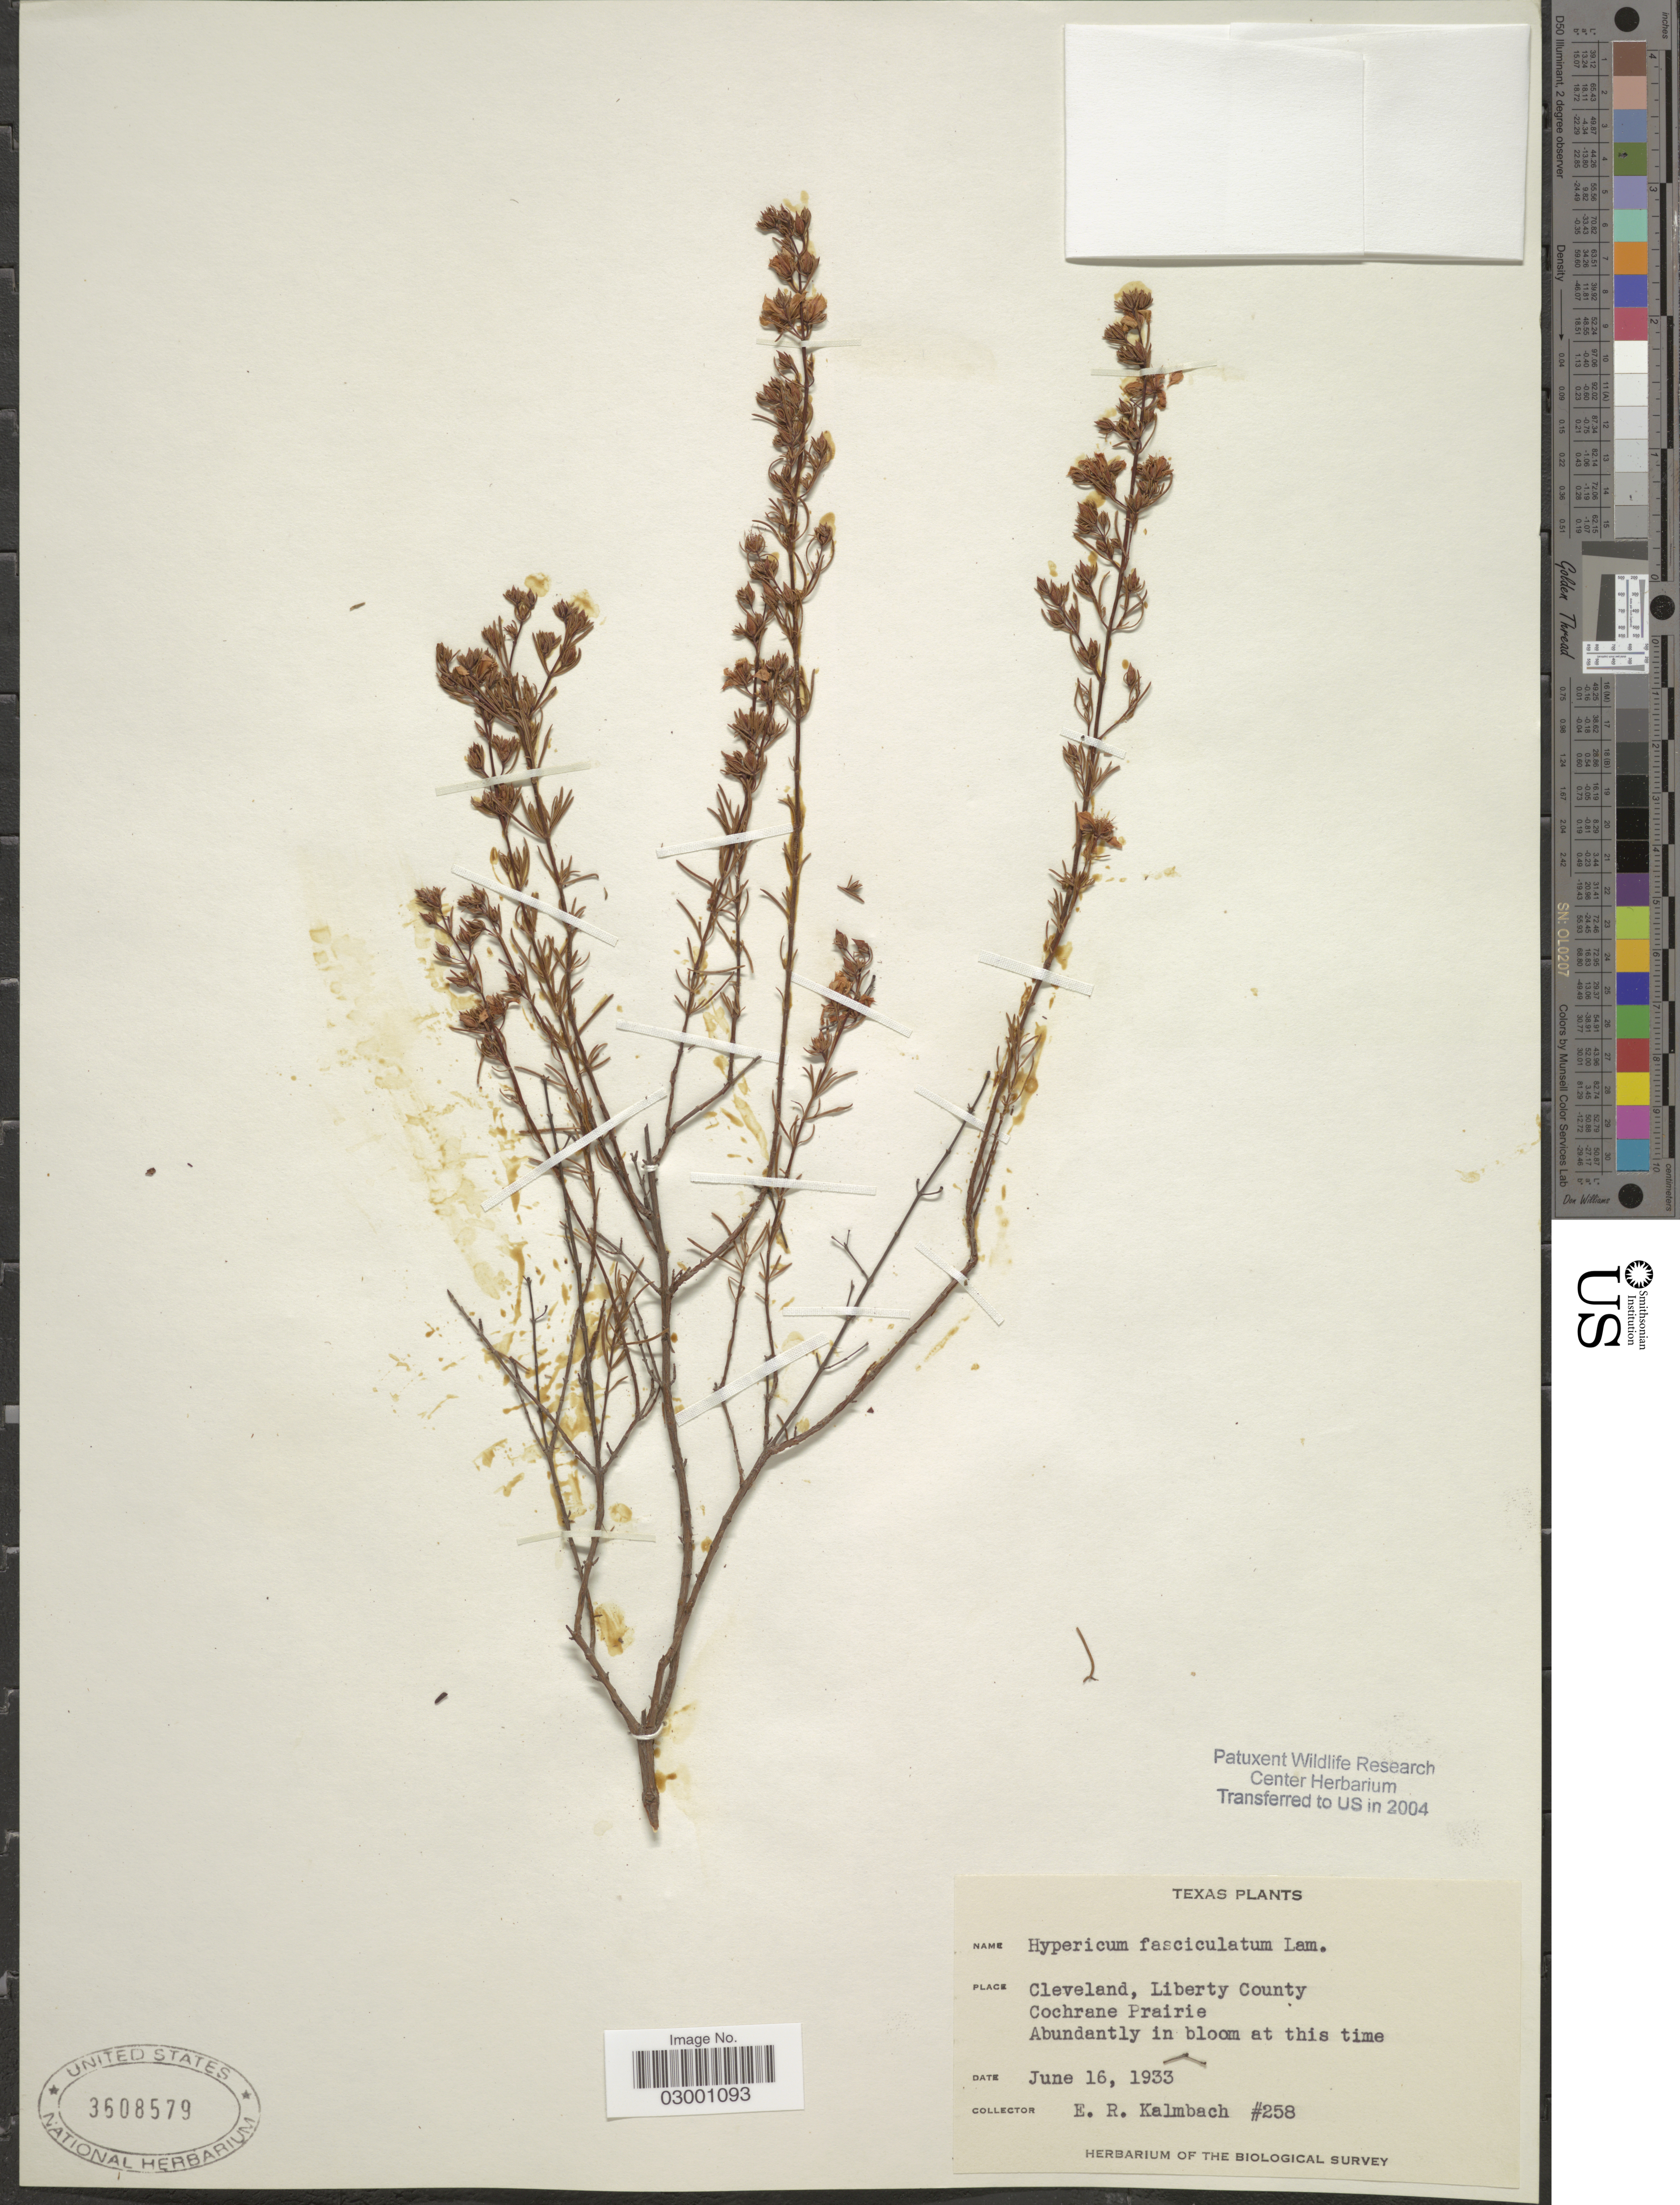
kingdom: Plantae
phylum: Tracheophyta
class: Magnoliopsida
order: Malpighiales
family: Hypericaceae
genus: Hypericum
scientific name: Hypericum fasciculatum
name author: Lam.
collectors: E. Kalmbach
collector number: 258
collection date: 1933-06-16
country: United States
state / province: Texas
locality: Cleveland, Liberty County, Cochrane Prairie.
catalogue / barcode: US 3608579